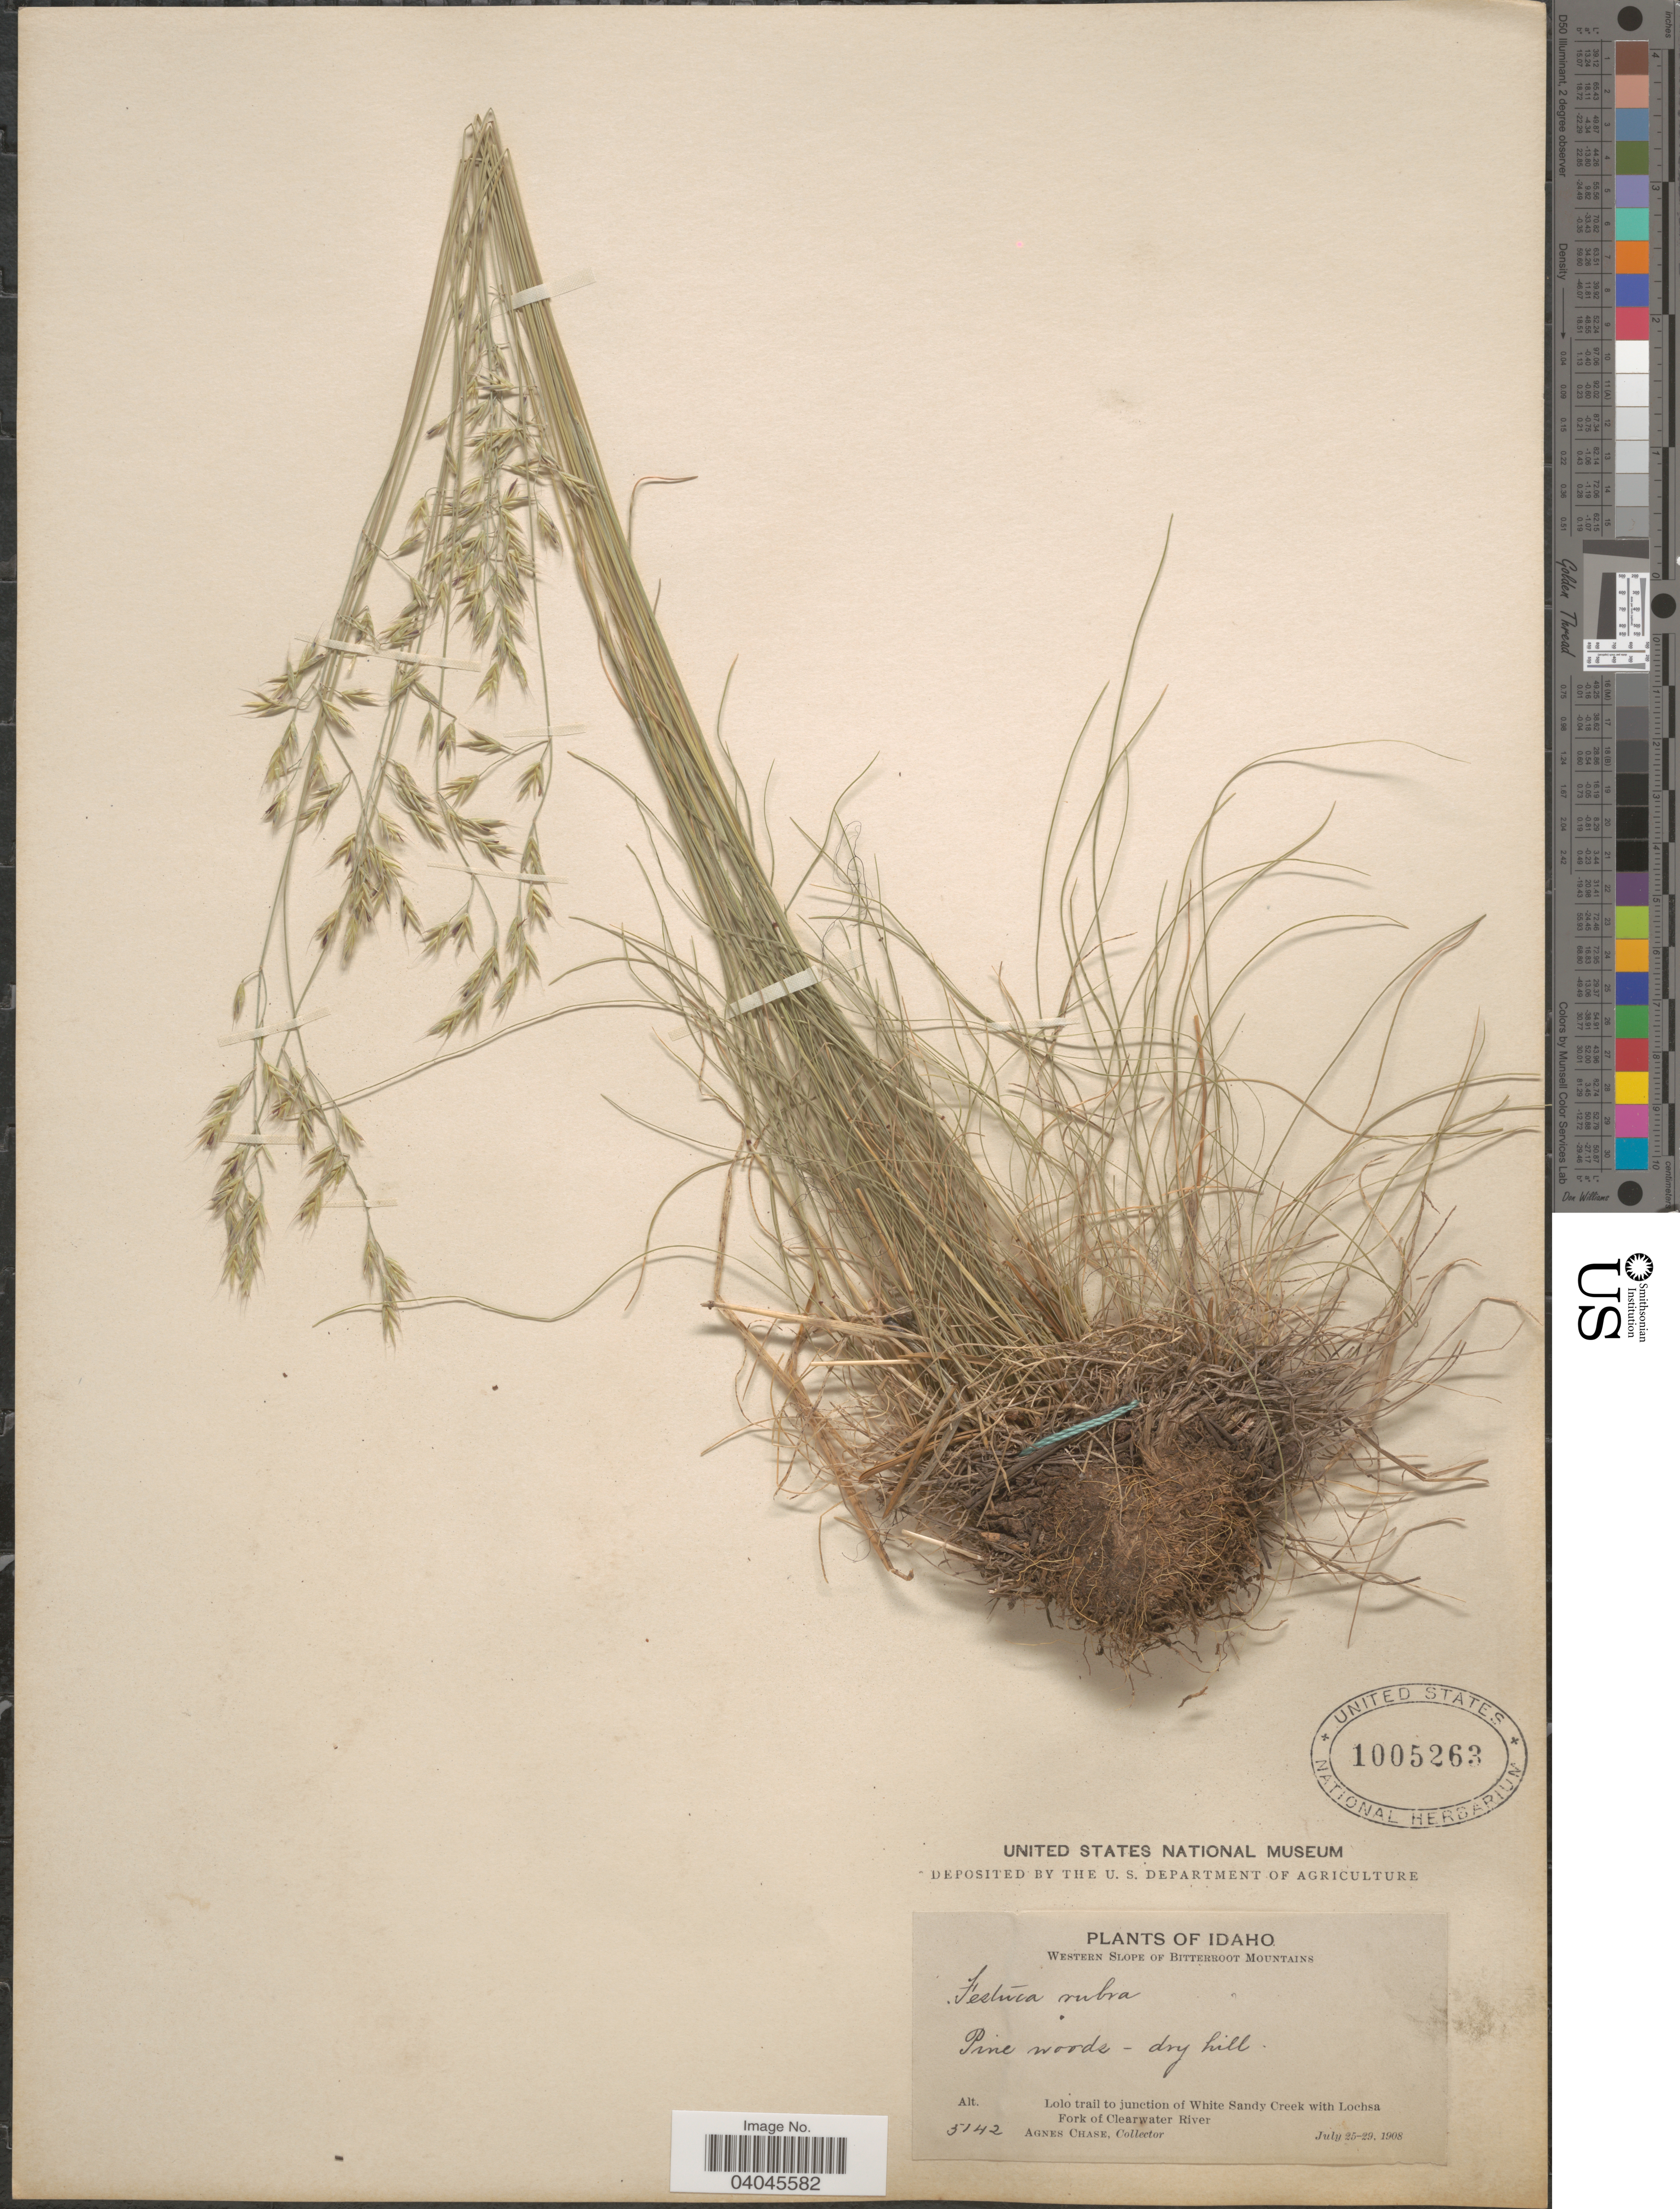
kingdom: Plantae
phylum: Tracheophyta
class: Liliopsida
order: Poales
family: Poaceae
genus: Festuca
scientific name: Festuca rubra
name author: L.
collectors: A. Chase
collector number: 5142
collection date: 1908-07-25/1908-07-29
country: United States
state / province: Idaho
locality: Western Slope of Bitterroot Mountains. Lolo trail to junction of White Sandy Creek with Lochsa Fork of Clearwater River.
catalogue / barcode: US 1005263